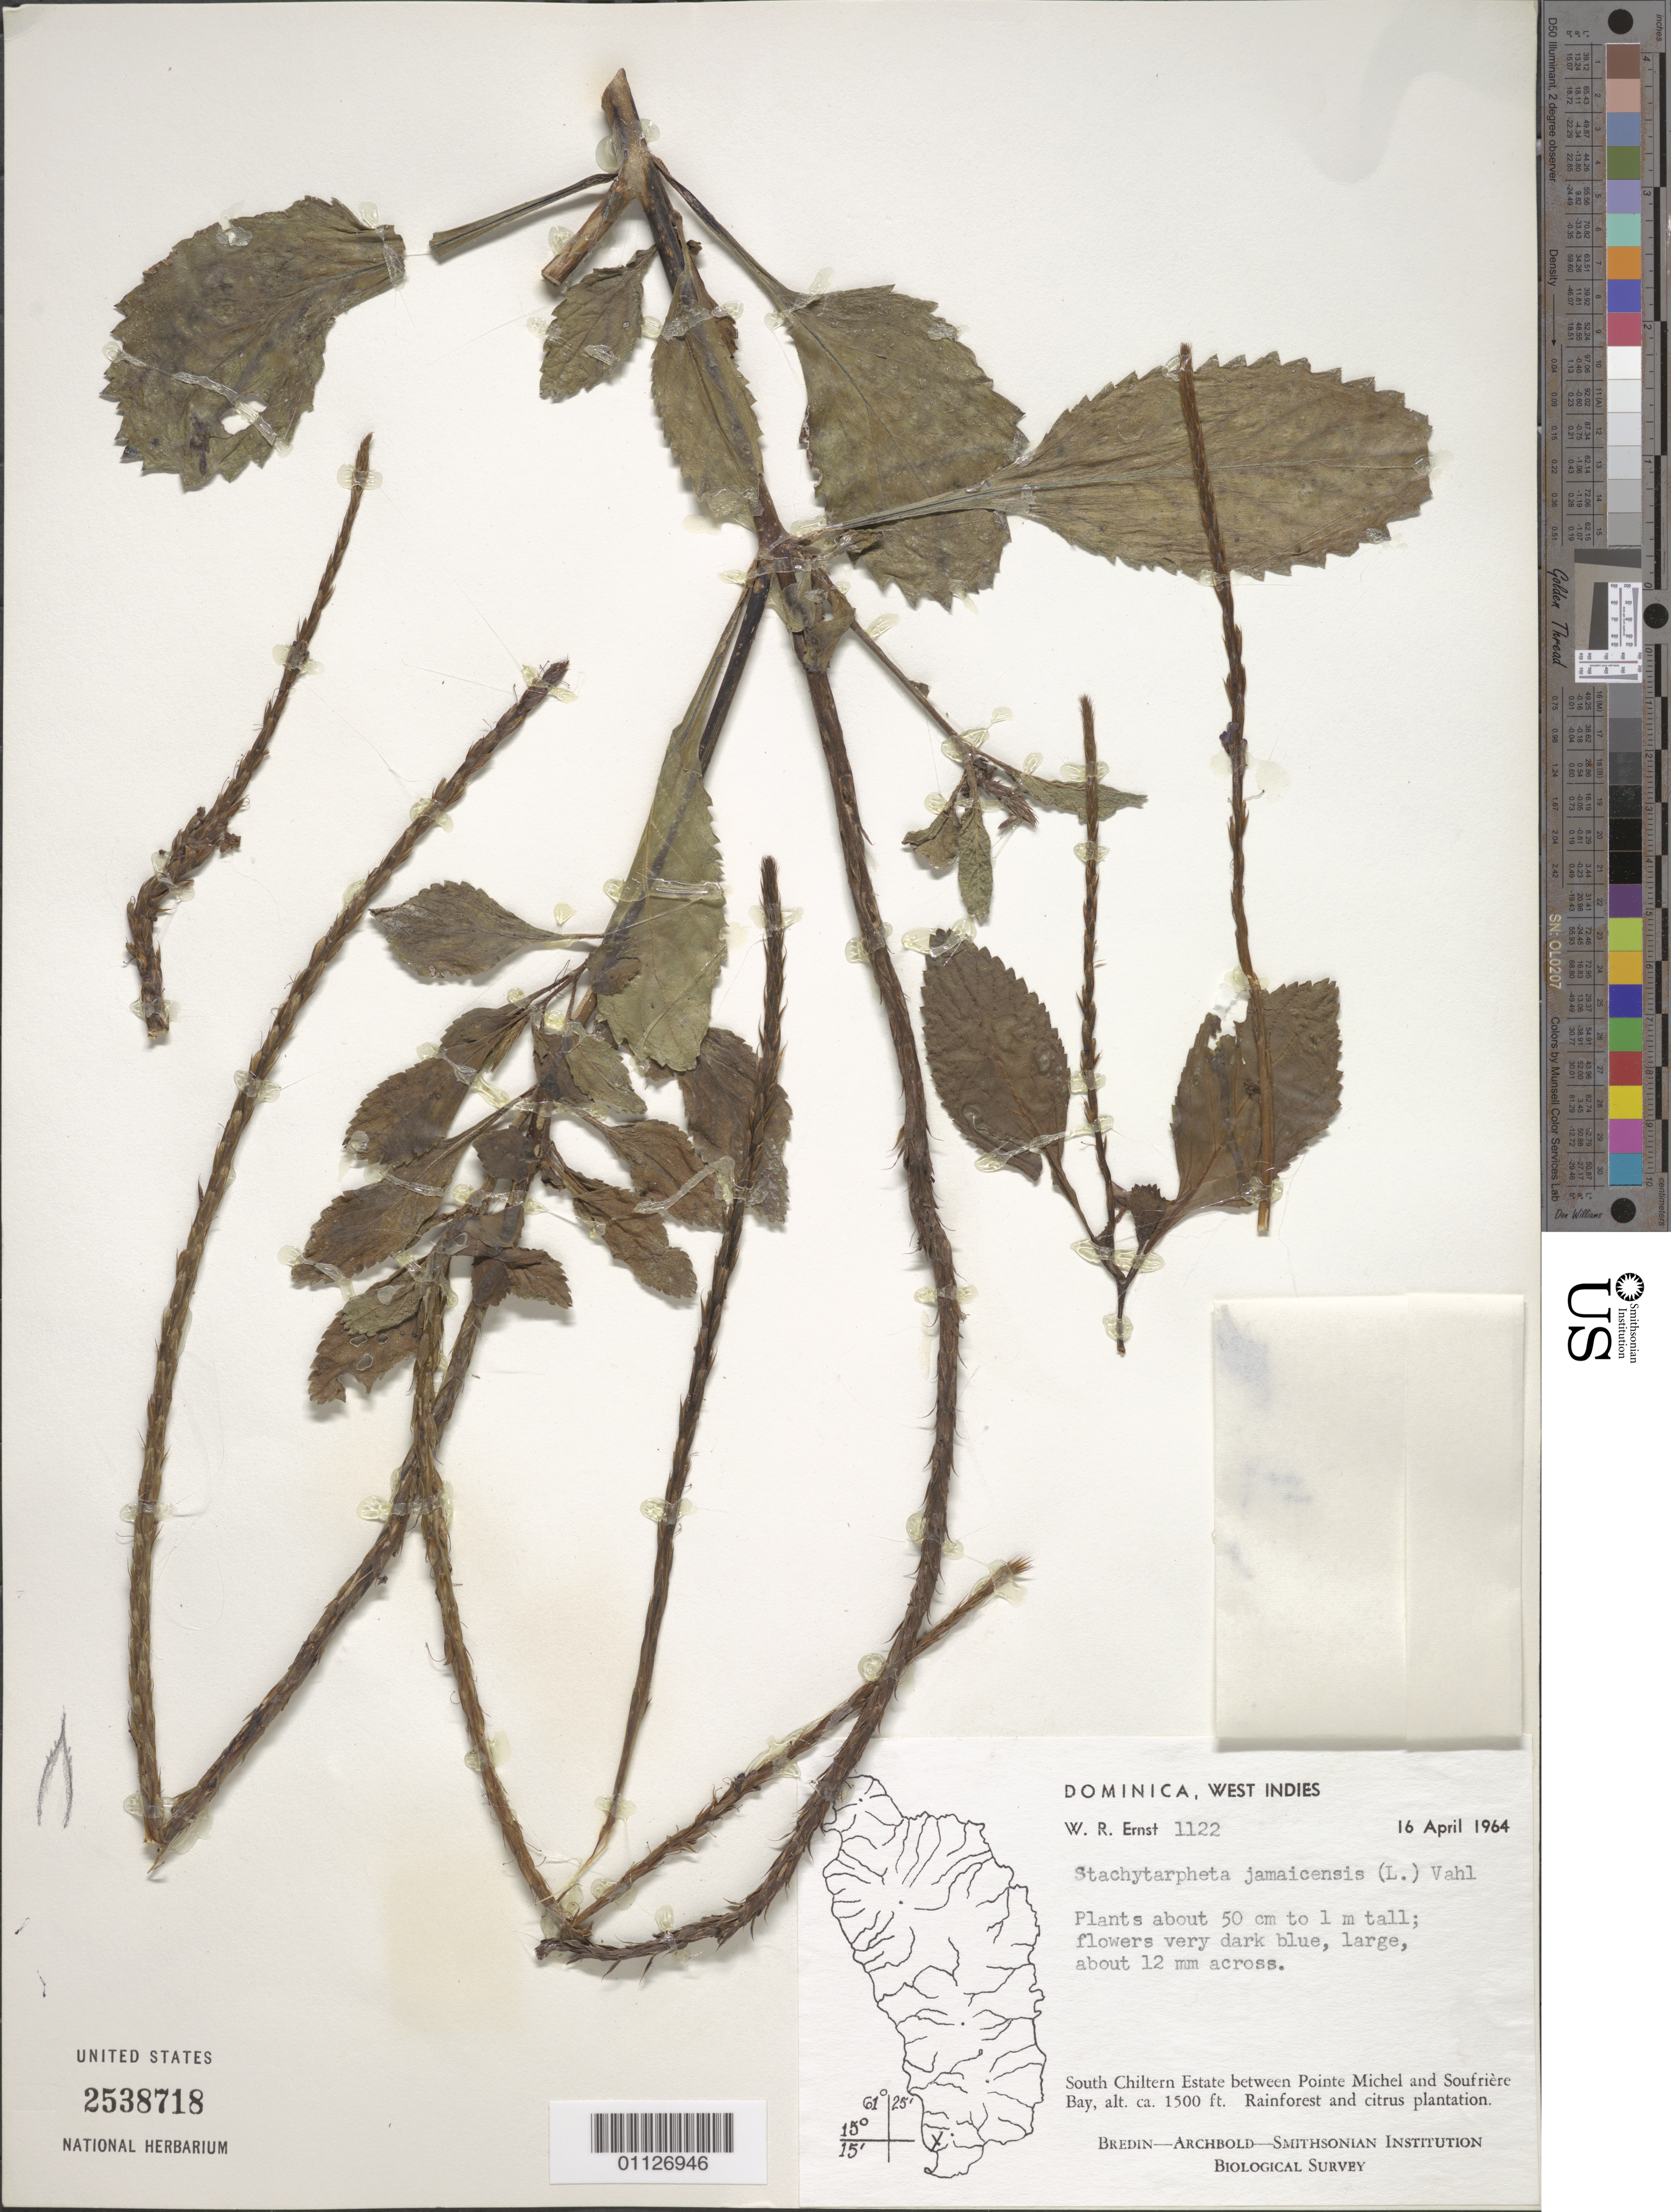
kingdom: Plantae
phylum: Tracheophyta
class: Magnoliopsida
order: Lamiales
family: Verbenaceae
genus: Stachytarpheta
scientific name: Stachytarpheta jamaicensis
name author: (L.) Vahl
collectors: W. R. Ernst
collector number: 1122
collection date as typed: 16 Apr 1964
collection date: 1964-04-16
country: Dominica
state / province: St. Luke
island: Dominica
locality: S Chiltern Estate between Pointe Michel and Soufrière Bay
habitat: rainforest and citrus plantation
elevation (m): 457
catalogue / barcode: US 2538718